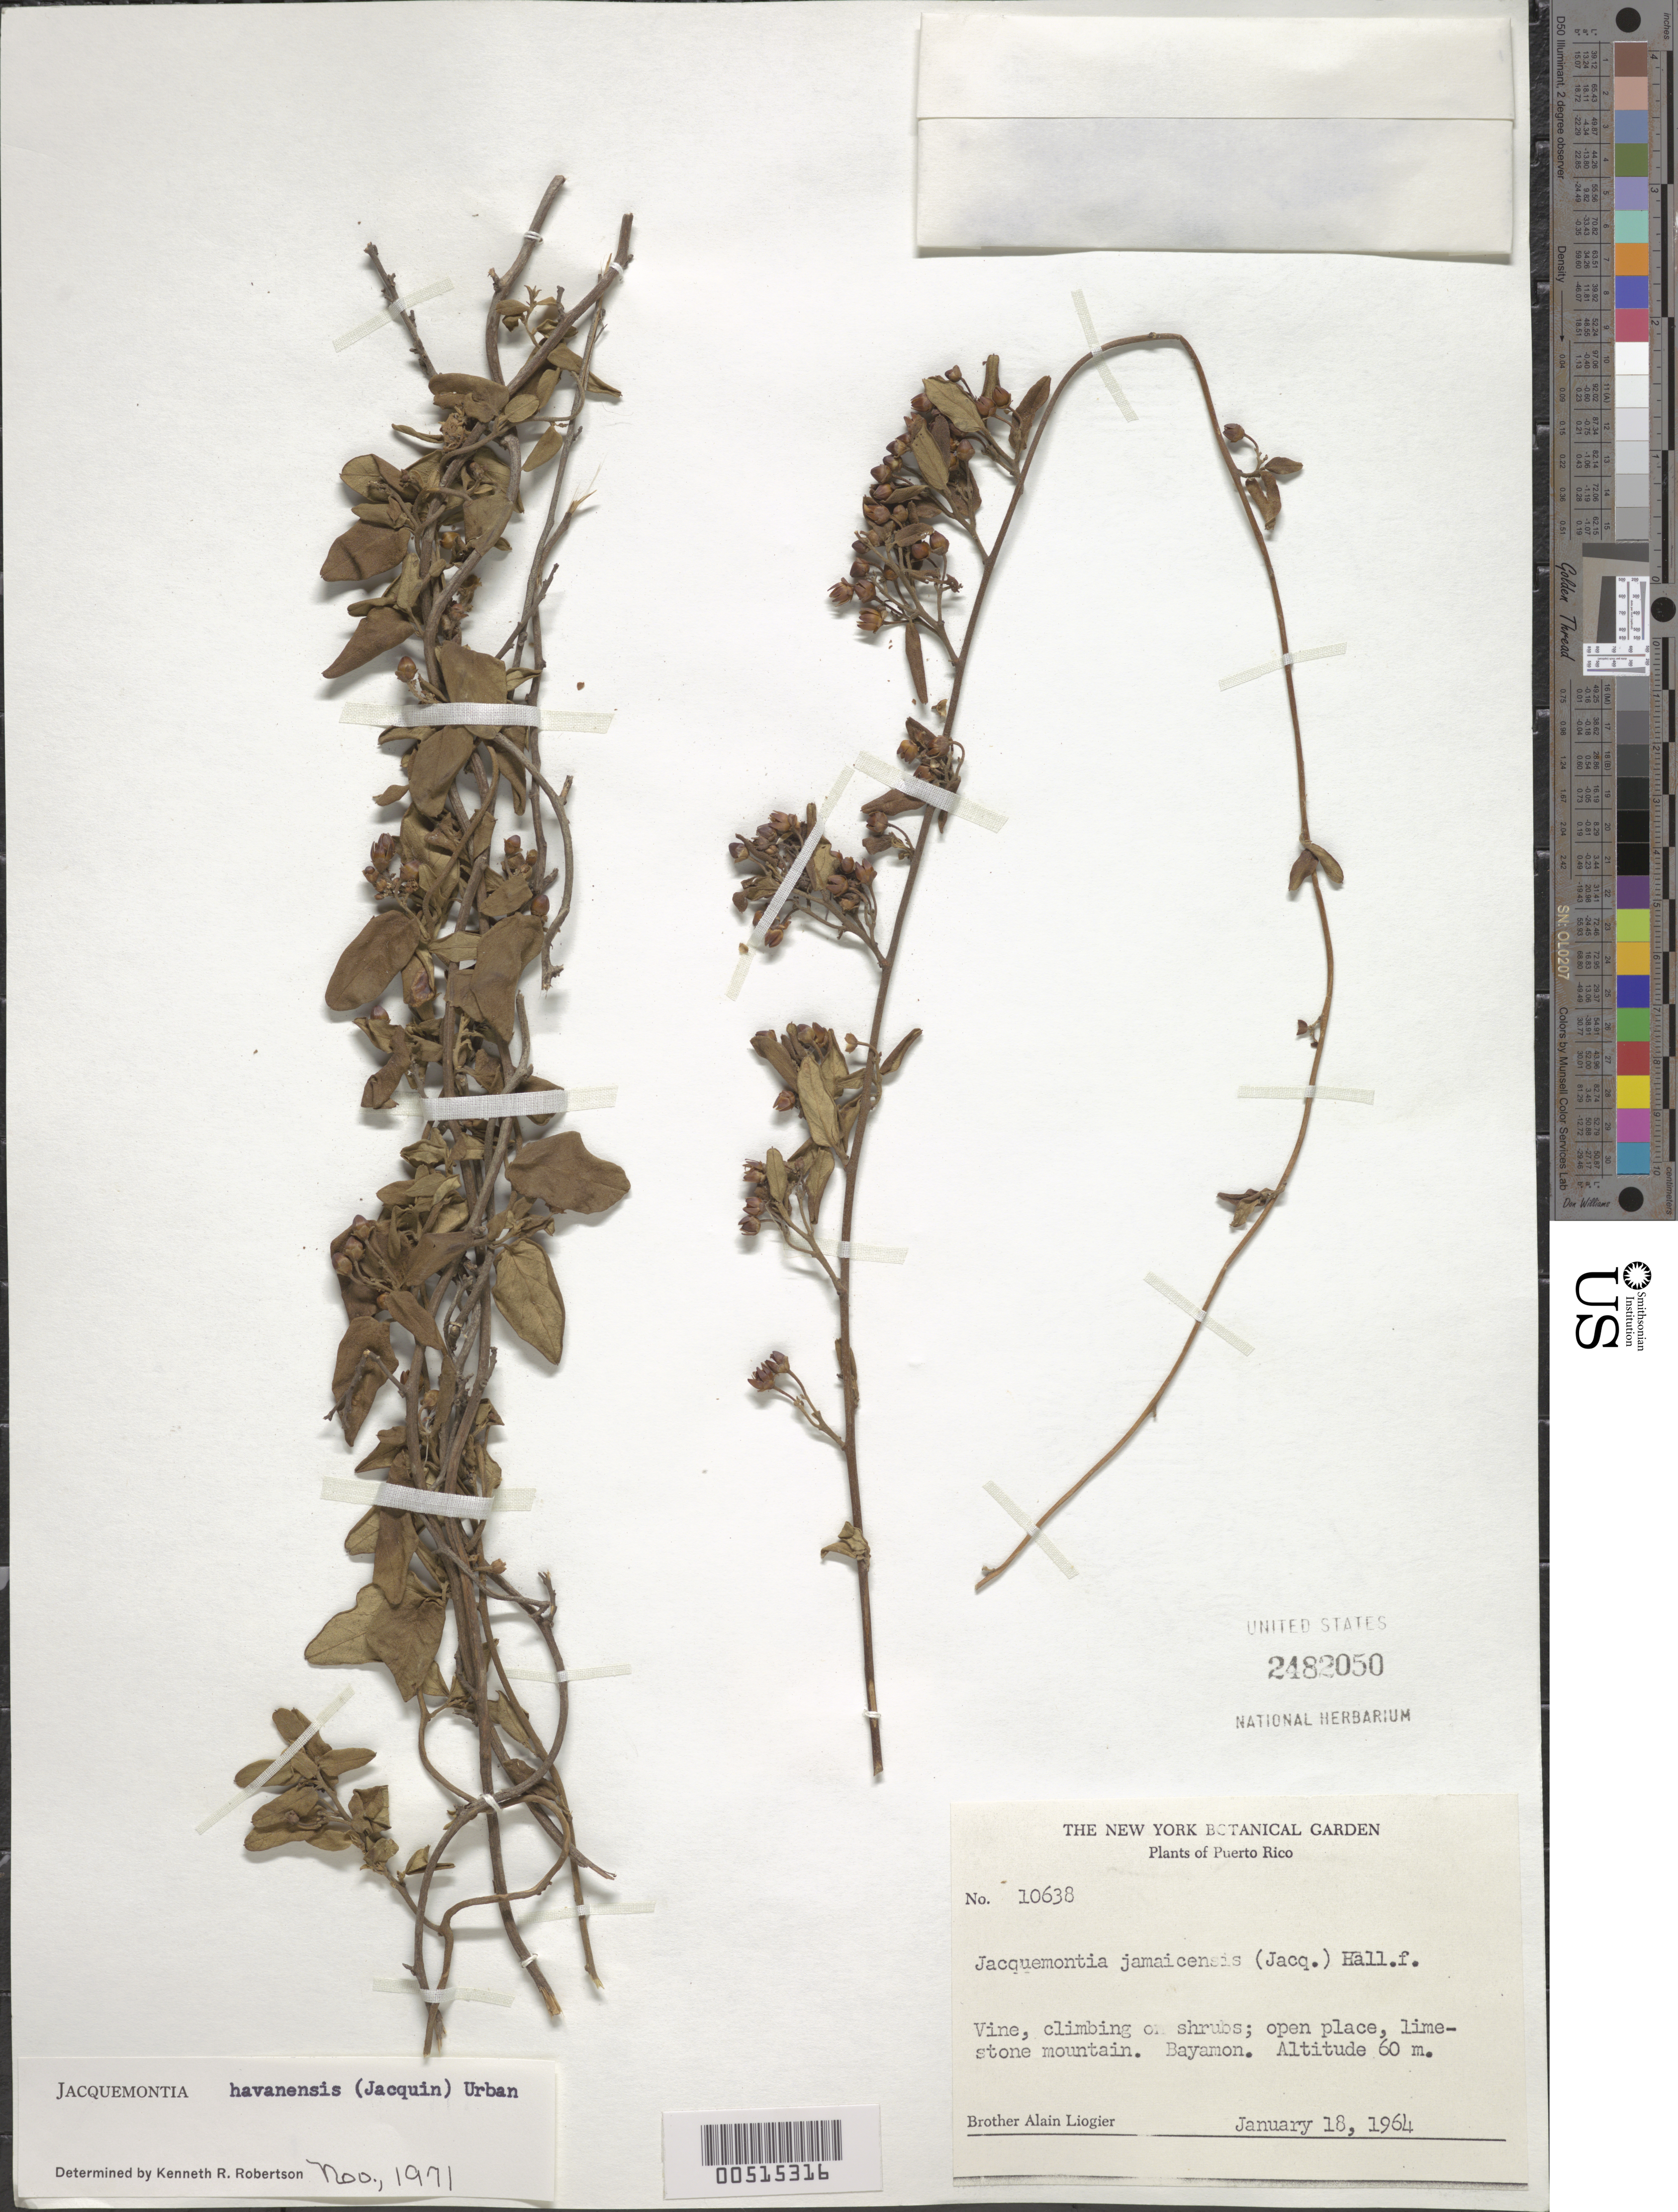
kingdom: Plantae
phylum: Tracheophyta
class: Magnoliopsida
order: Solanales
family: Convolvulaceae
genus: Jacquemontia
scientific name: Jacquemontia havanensis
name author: (Jacq.) Urb.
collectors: A. H. Liogier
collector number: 10638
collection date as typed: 18 Jan 1964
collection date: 1964-01-18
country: Puerto Rico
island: Greater Antilles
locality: Bayamon. Open place, limestone mountain, alt. 60 m.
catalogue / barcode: US 2482050